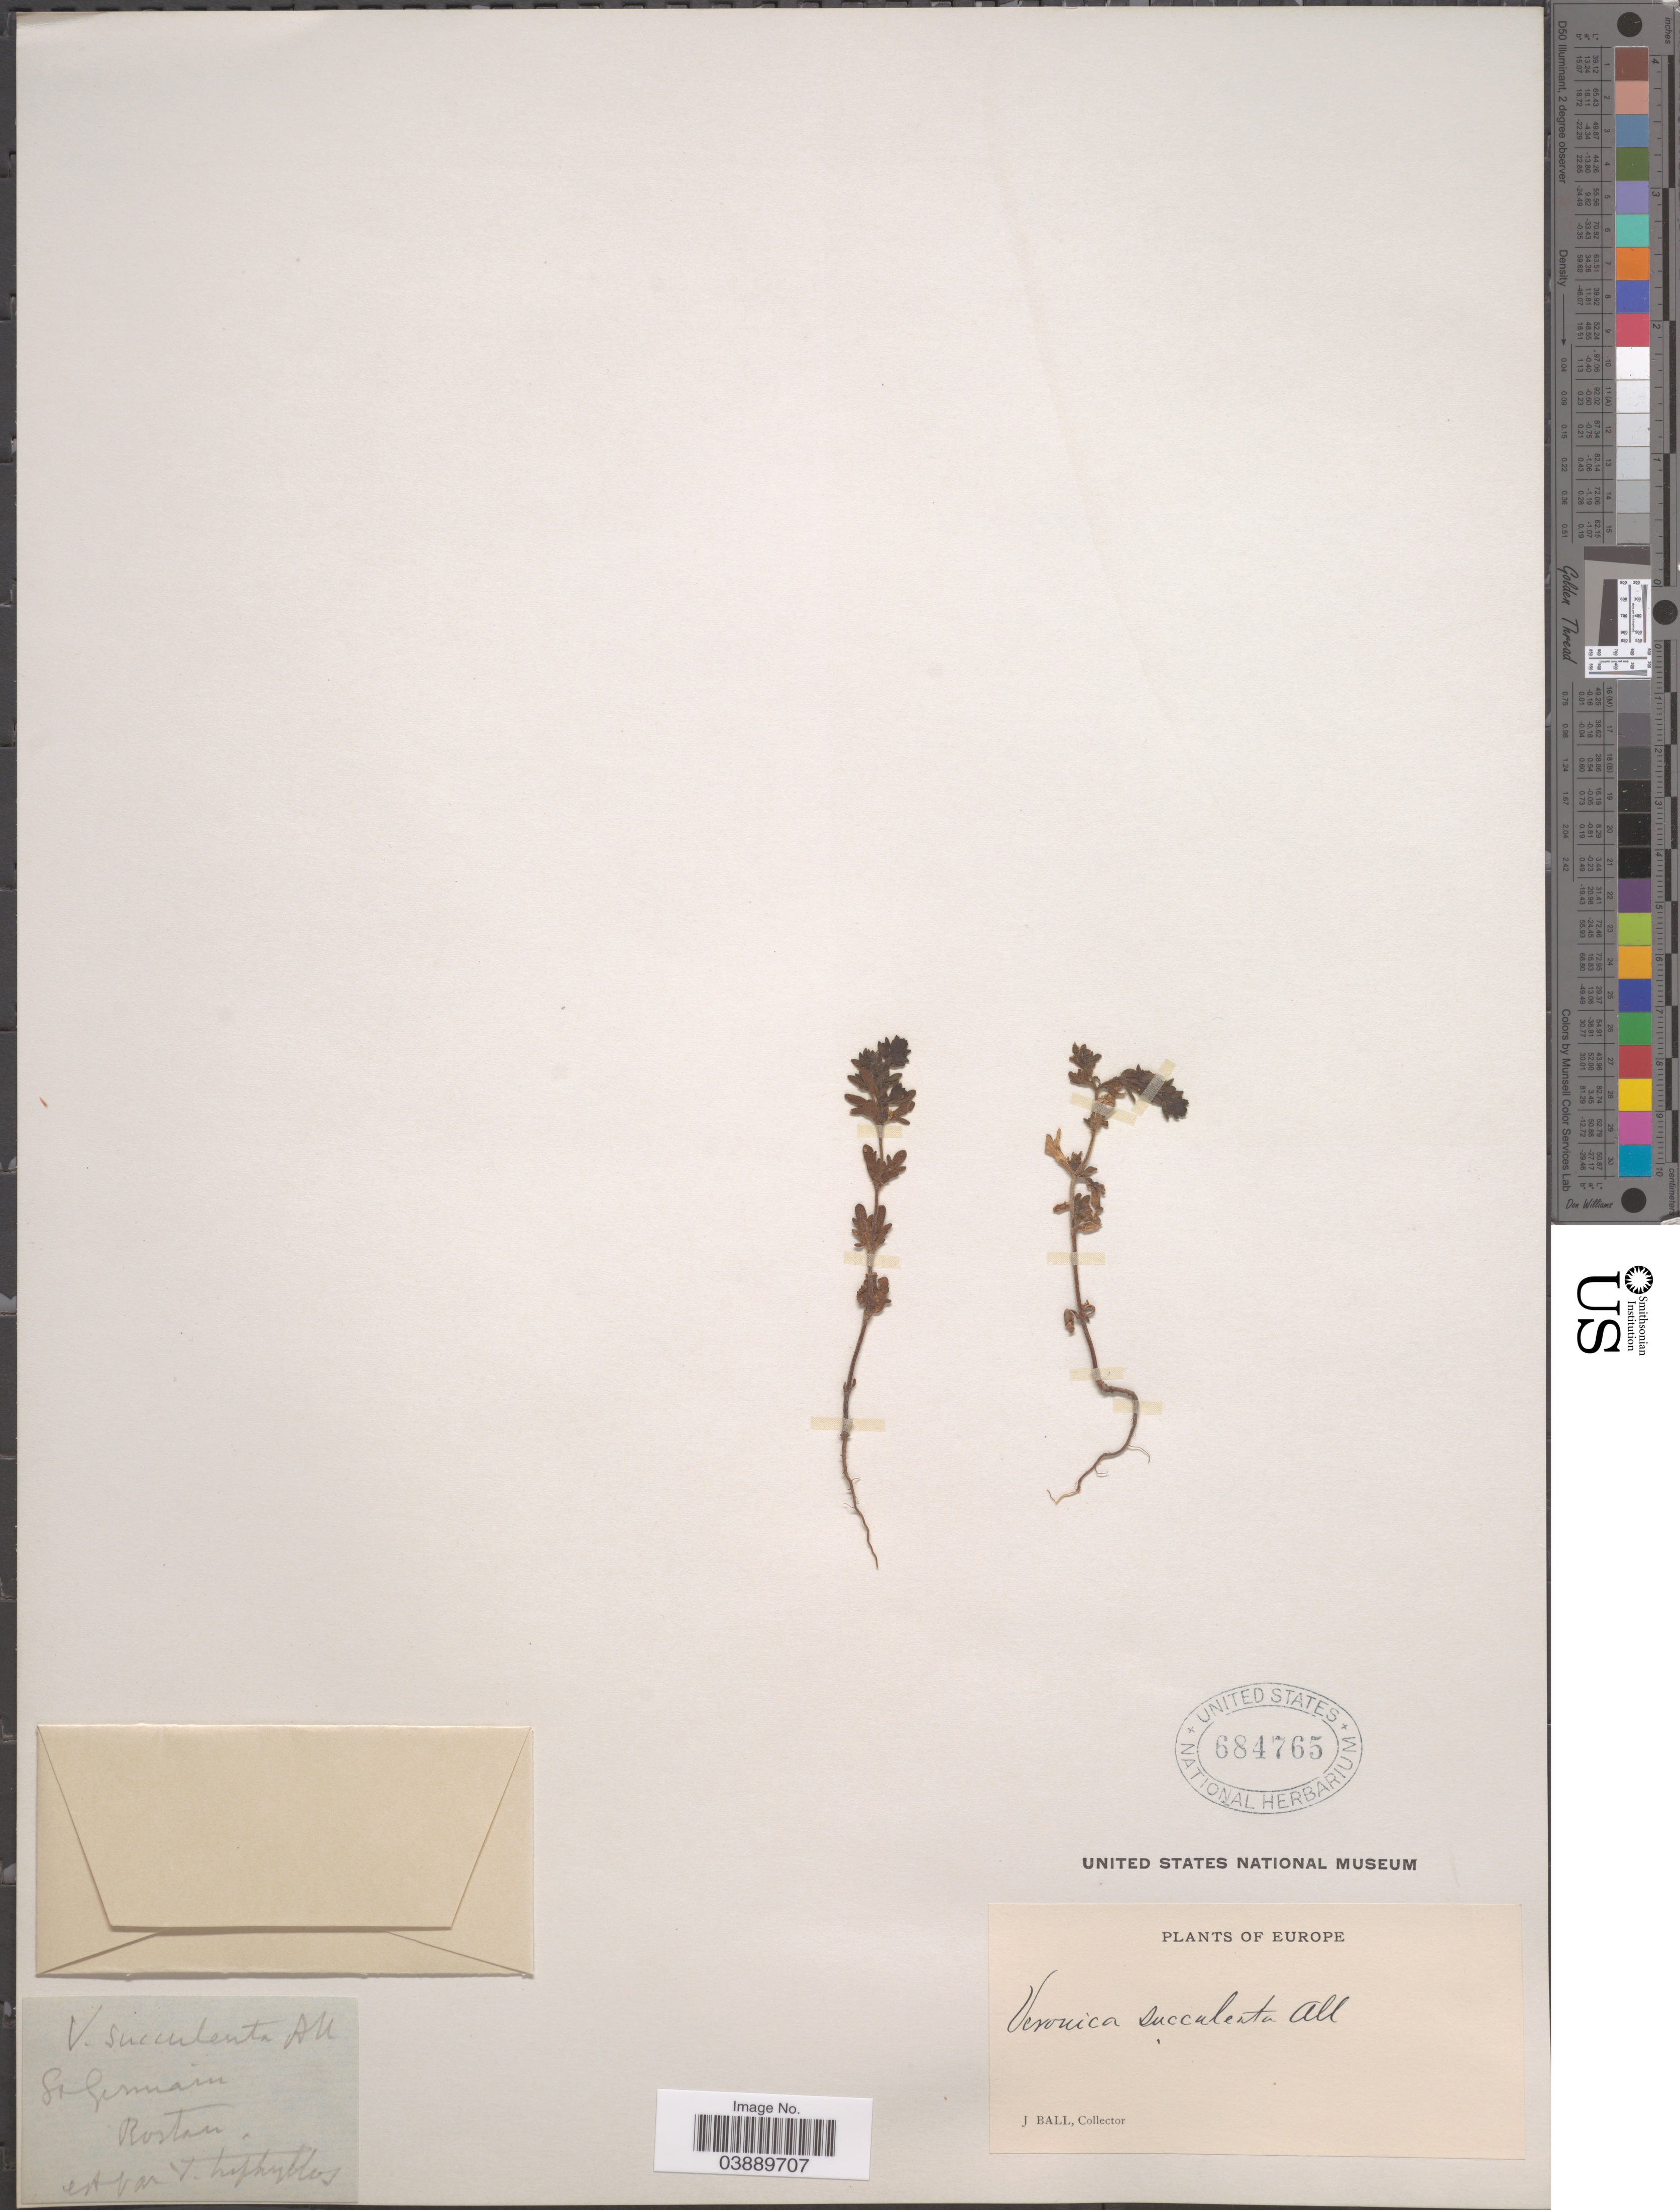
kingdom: Plantae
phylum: Tracheophyta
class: Magnoliopsida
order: Lamiales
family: Plantaginaceae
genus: Veronica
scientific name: Veronica succulenta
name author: All.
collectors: J. Ball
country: France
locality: Europe. St Germain. Rothau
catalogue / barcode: US 684765